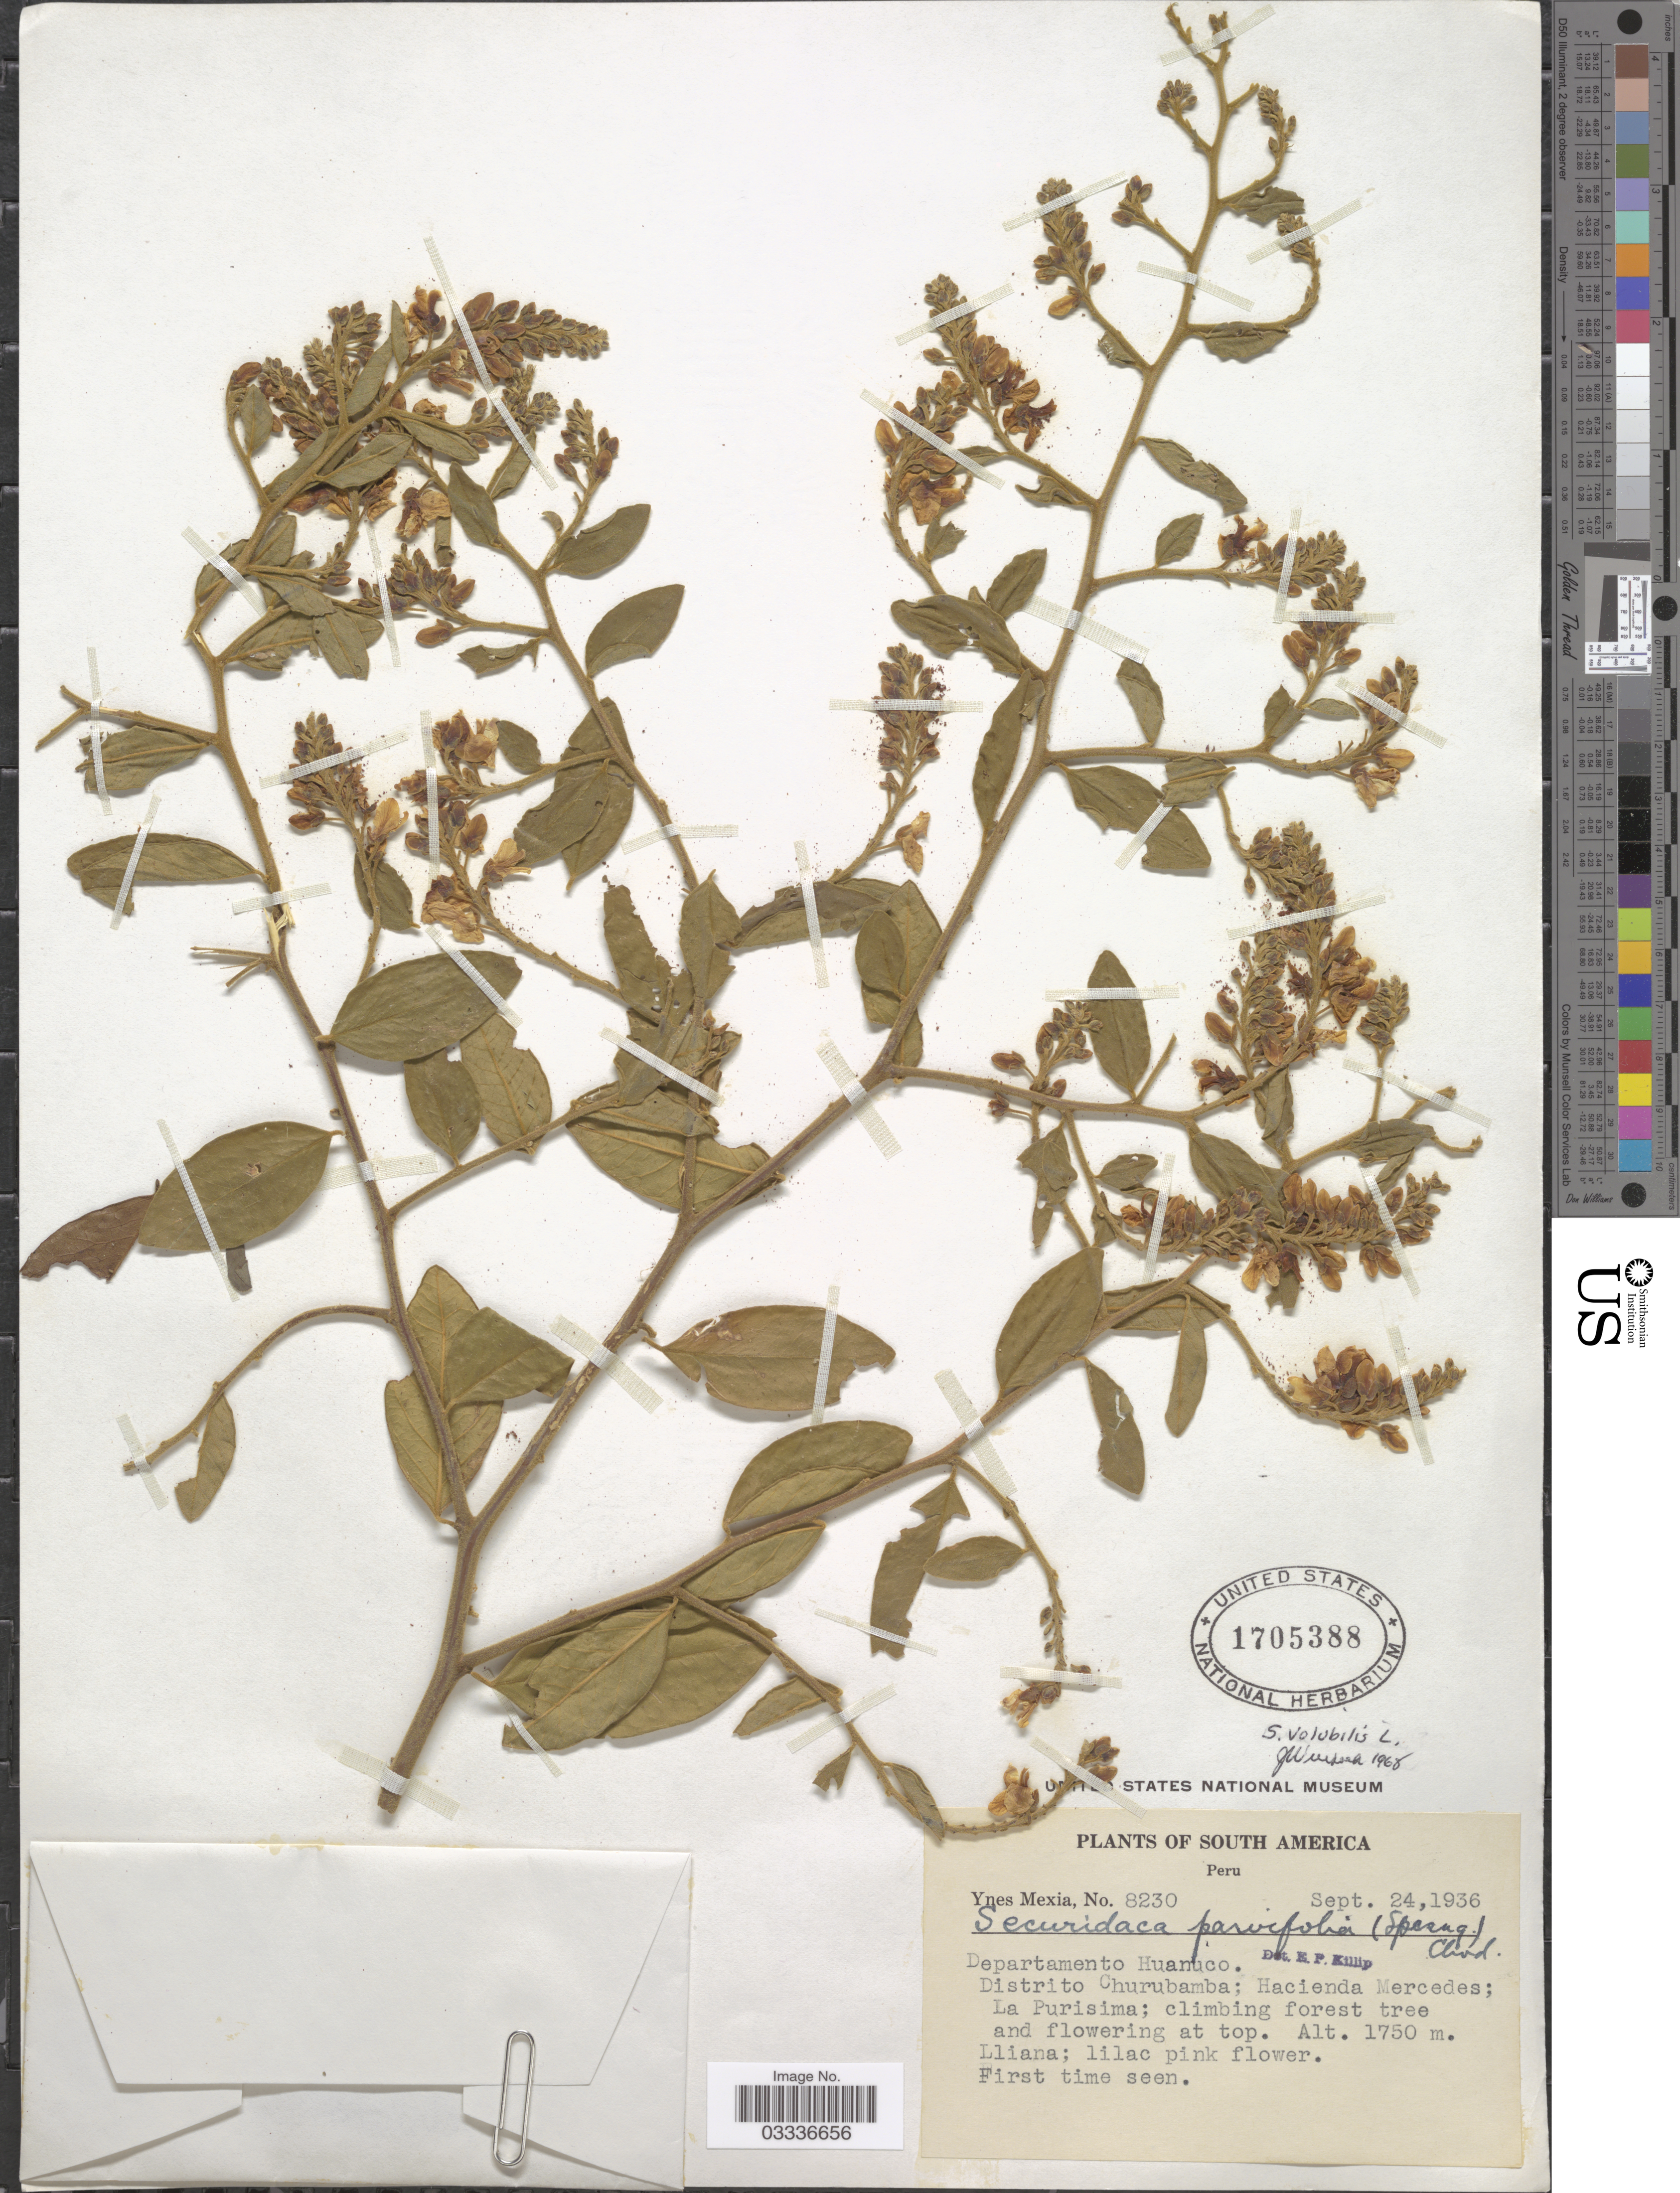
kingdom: Plantae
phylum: Tracheophyta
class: Magnoliopsida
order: Fabales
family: Polygalaceae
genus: Securidaca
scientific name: Securidaca volubilis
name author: L.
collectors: Y. Mexia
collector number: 8230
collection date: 1936-09-24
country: Peru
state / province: Huánuco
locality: Departamento Huanuco. Distrito Churubamba; Hacienda Mercedes; La Purisima.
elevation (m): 1750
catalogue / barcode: US 1705388